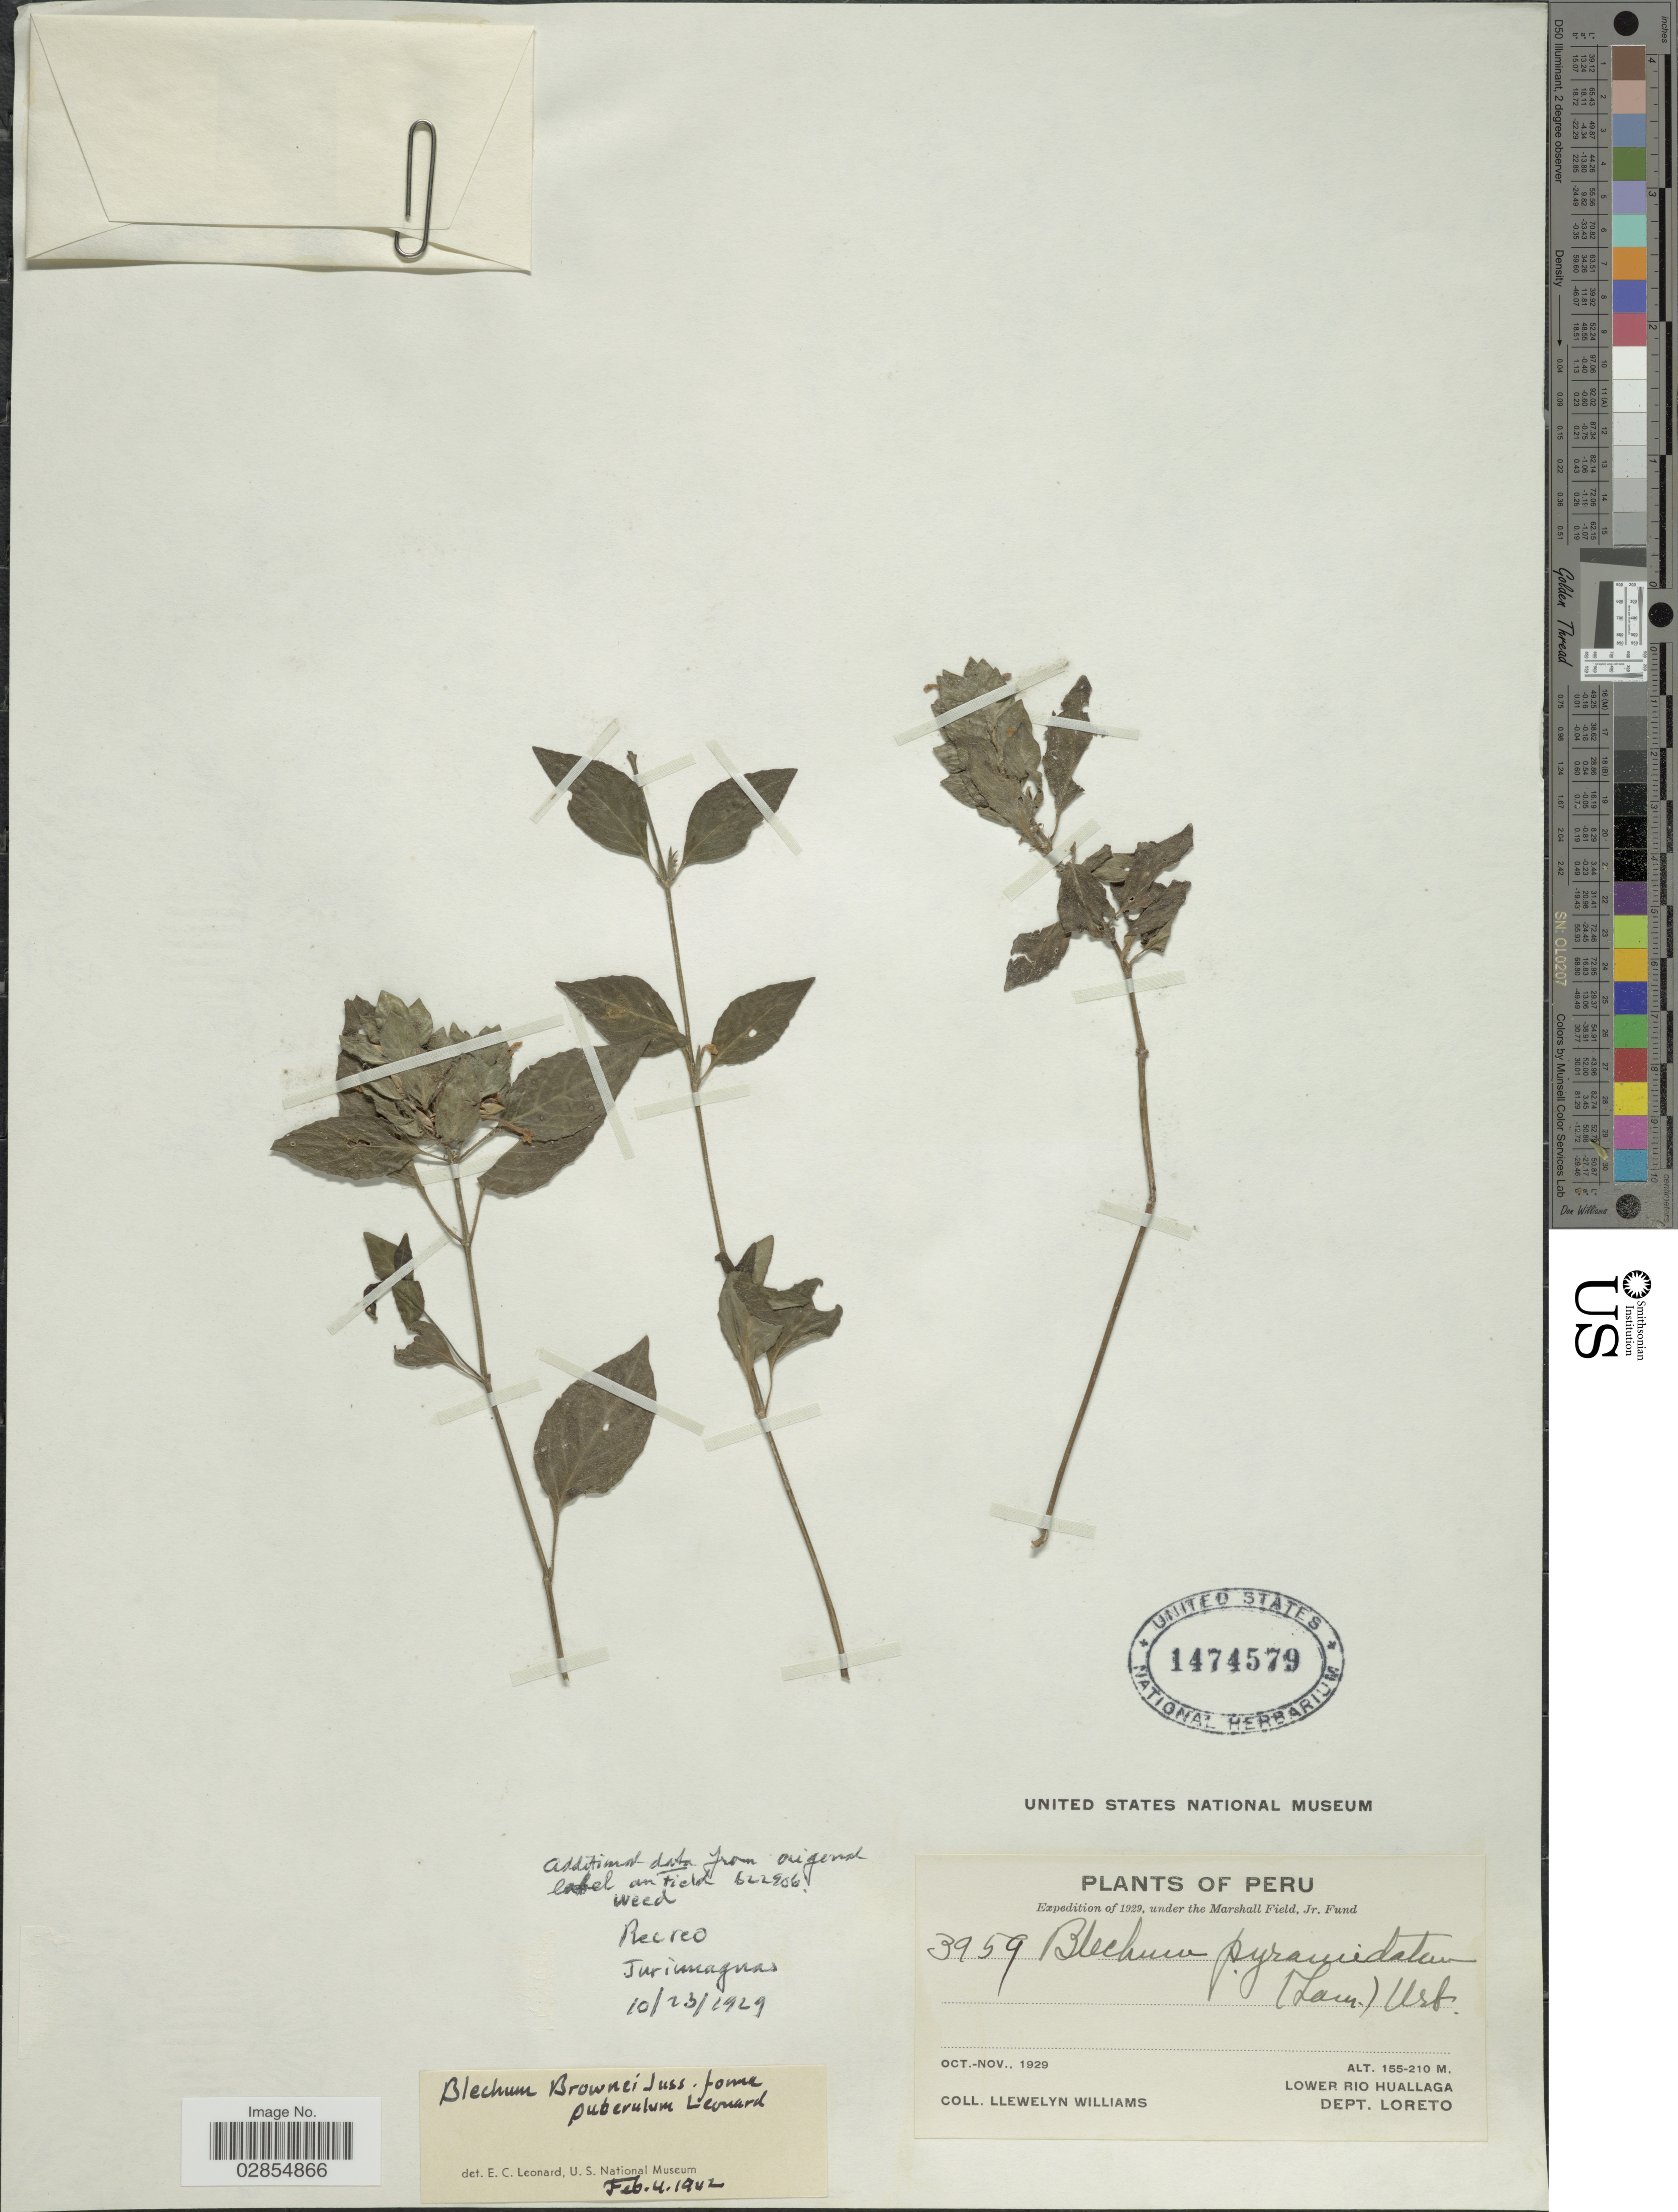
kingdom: Plantae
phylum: Tracheophyta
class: Magnoliopsida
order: Lamiales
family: Acanthaceae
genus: Blechum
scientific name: Blechum brownei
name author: Juss.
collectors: Ll. Williams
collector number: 3959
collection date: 1929-10-23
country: Peru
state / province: Loreto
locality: Lower Rio Huallaga. Dept. Loreto. Recreo, Jurimaguas.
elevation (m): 155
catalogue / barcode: US 1474579